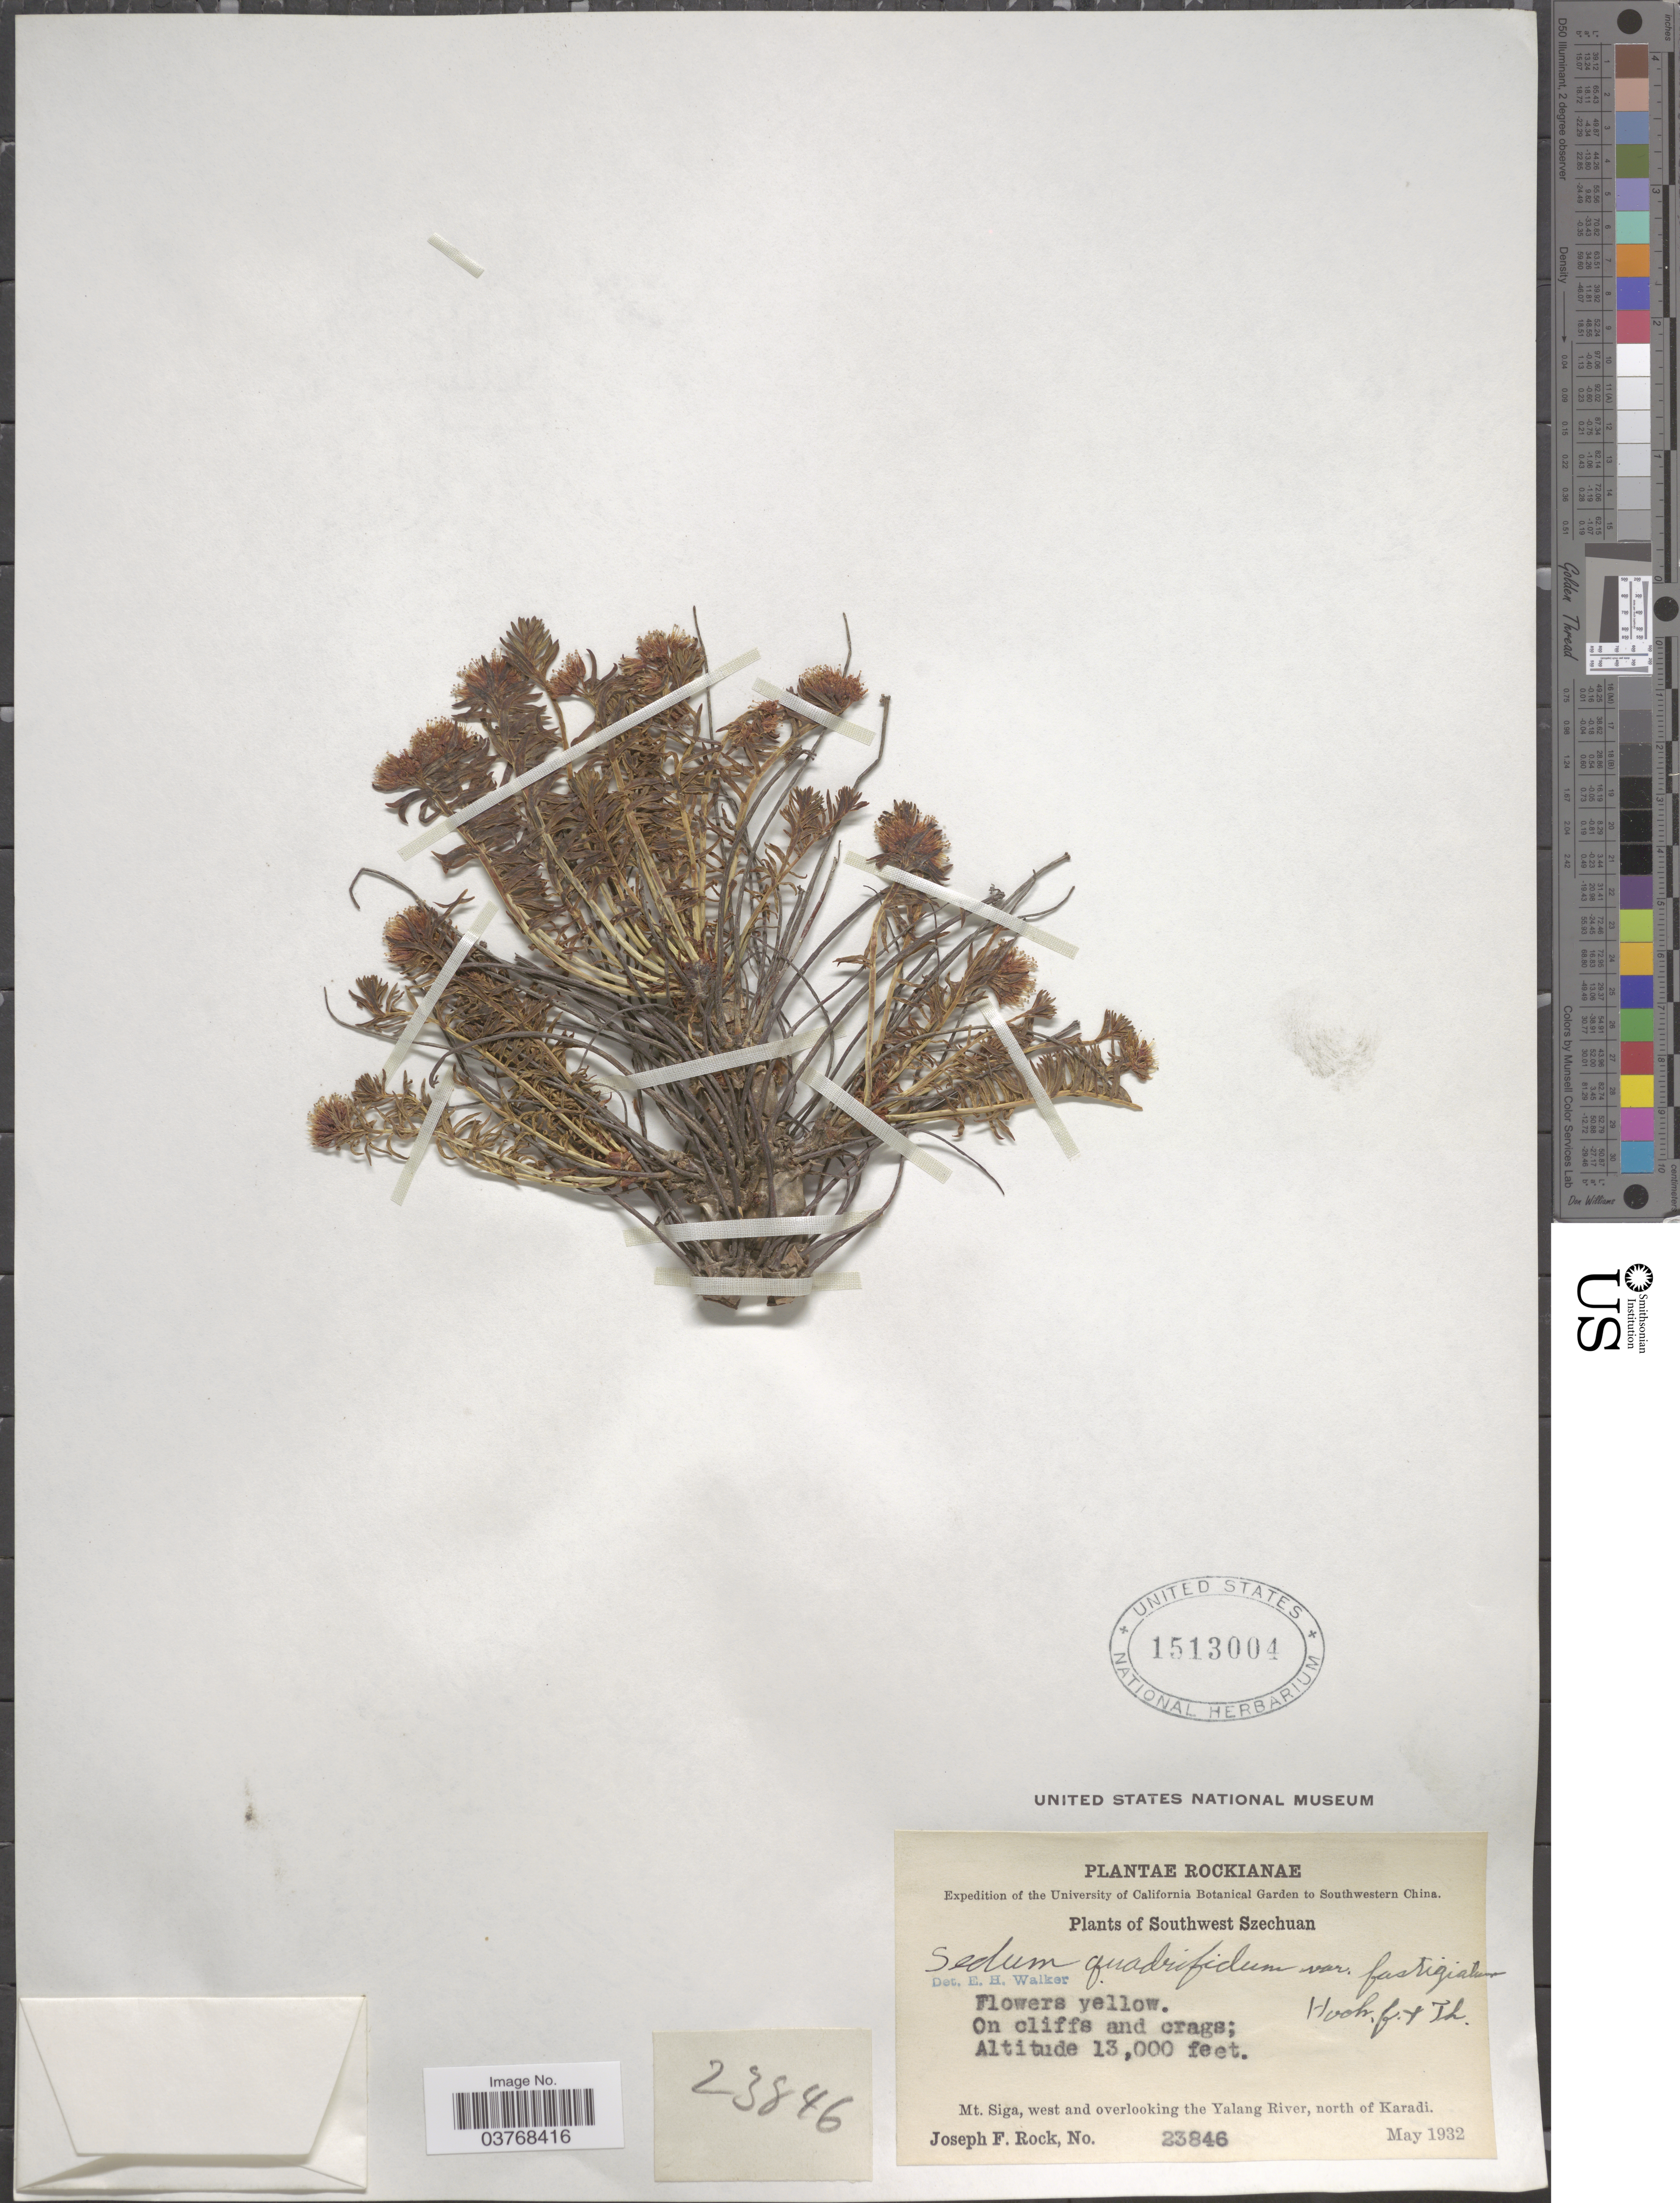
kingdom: Plantae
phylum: Tracheophyta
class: Magnoliopsida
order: Saxifragales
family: Crassulaceae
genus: Rhodiola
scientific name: Rhodiola fastigiata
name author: (Hook. f. & Thomson) S.H. Fu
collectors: J. F. Rock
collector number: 23846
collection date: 1932-05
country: China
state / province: Sichuan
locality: Southwestern China. Southwest Szechuan. Mt. Siga, west and overlooking the Yalang River, north of Karadi.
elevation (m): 3962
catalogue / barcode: US 1513004